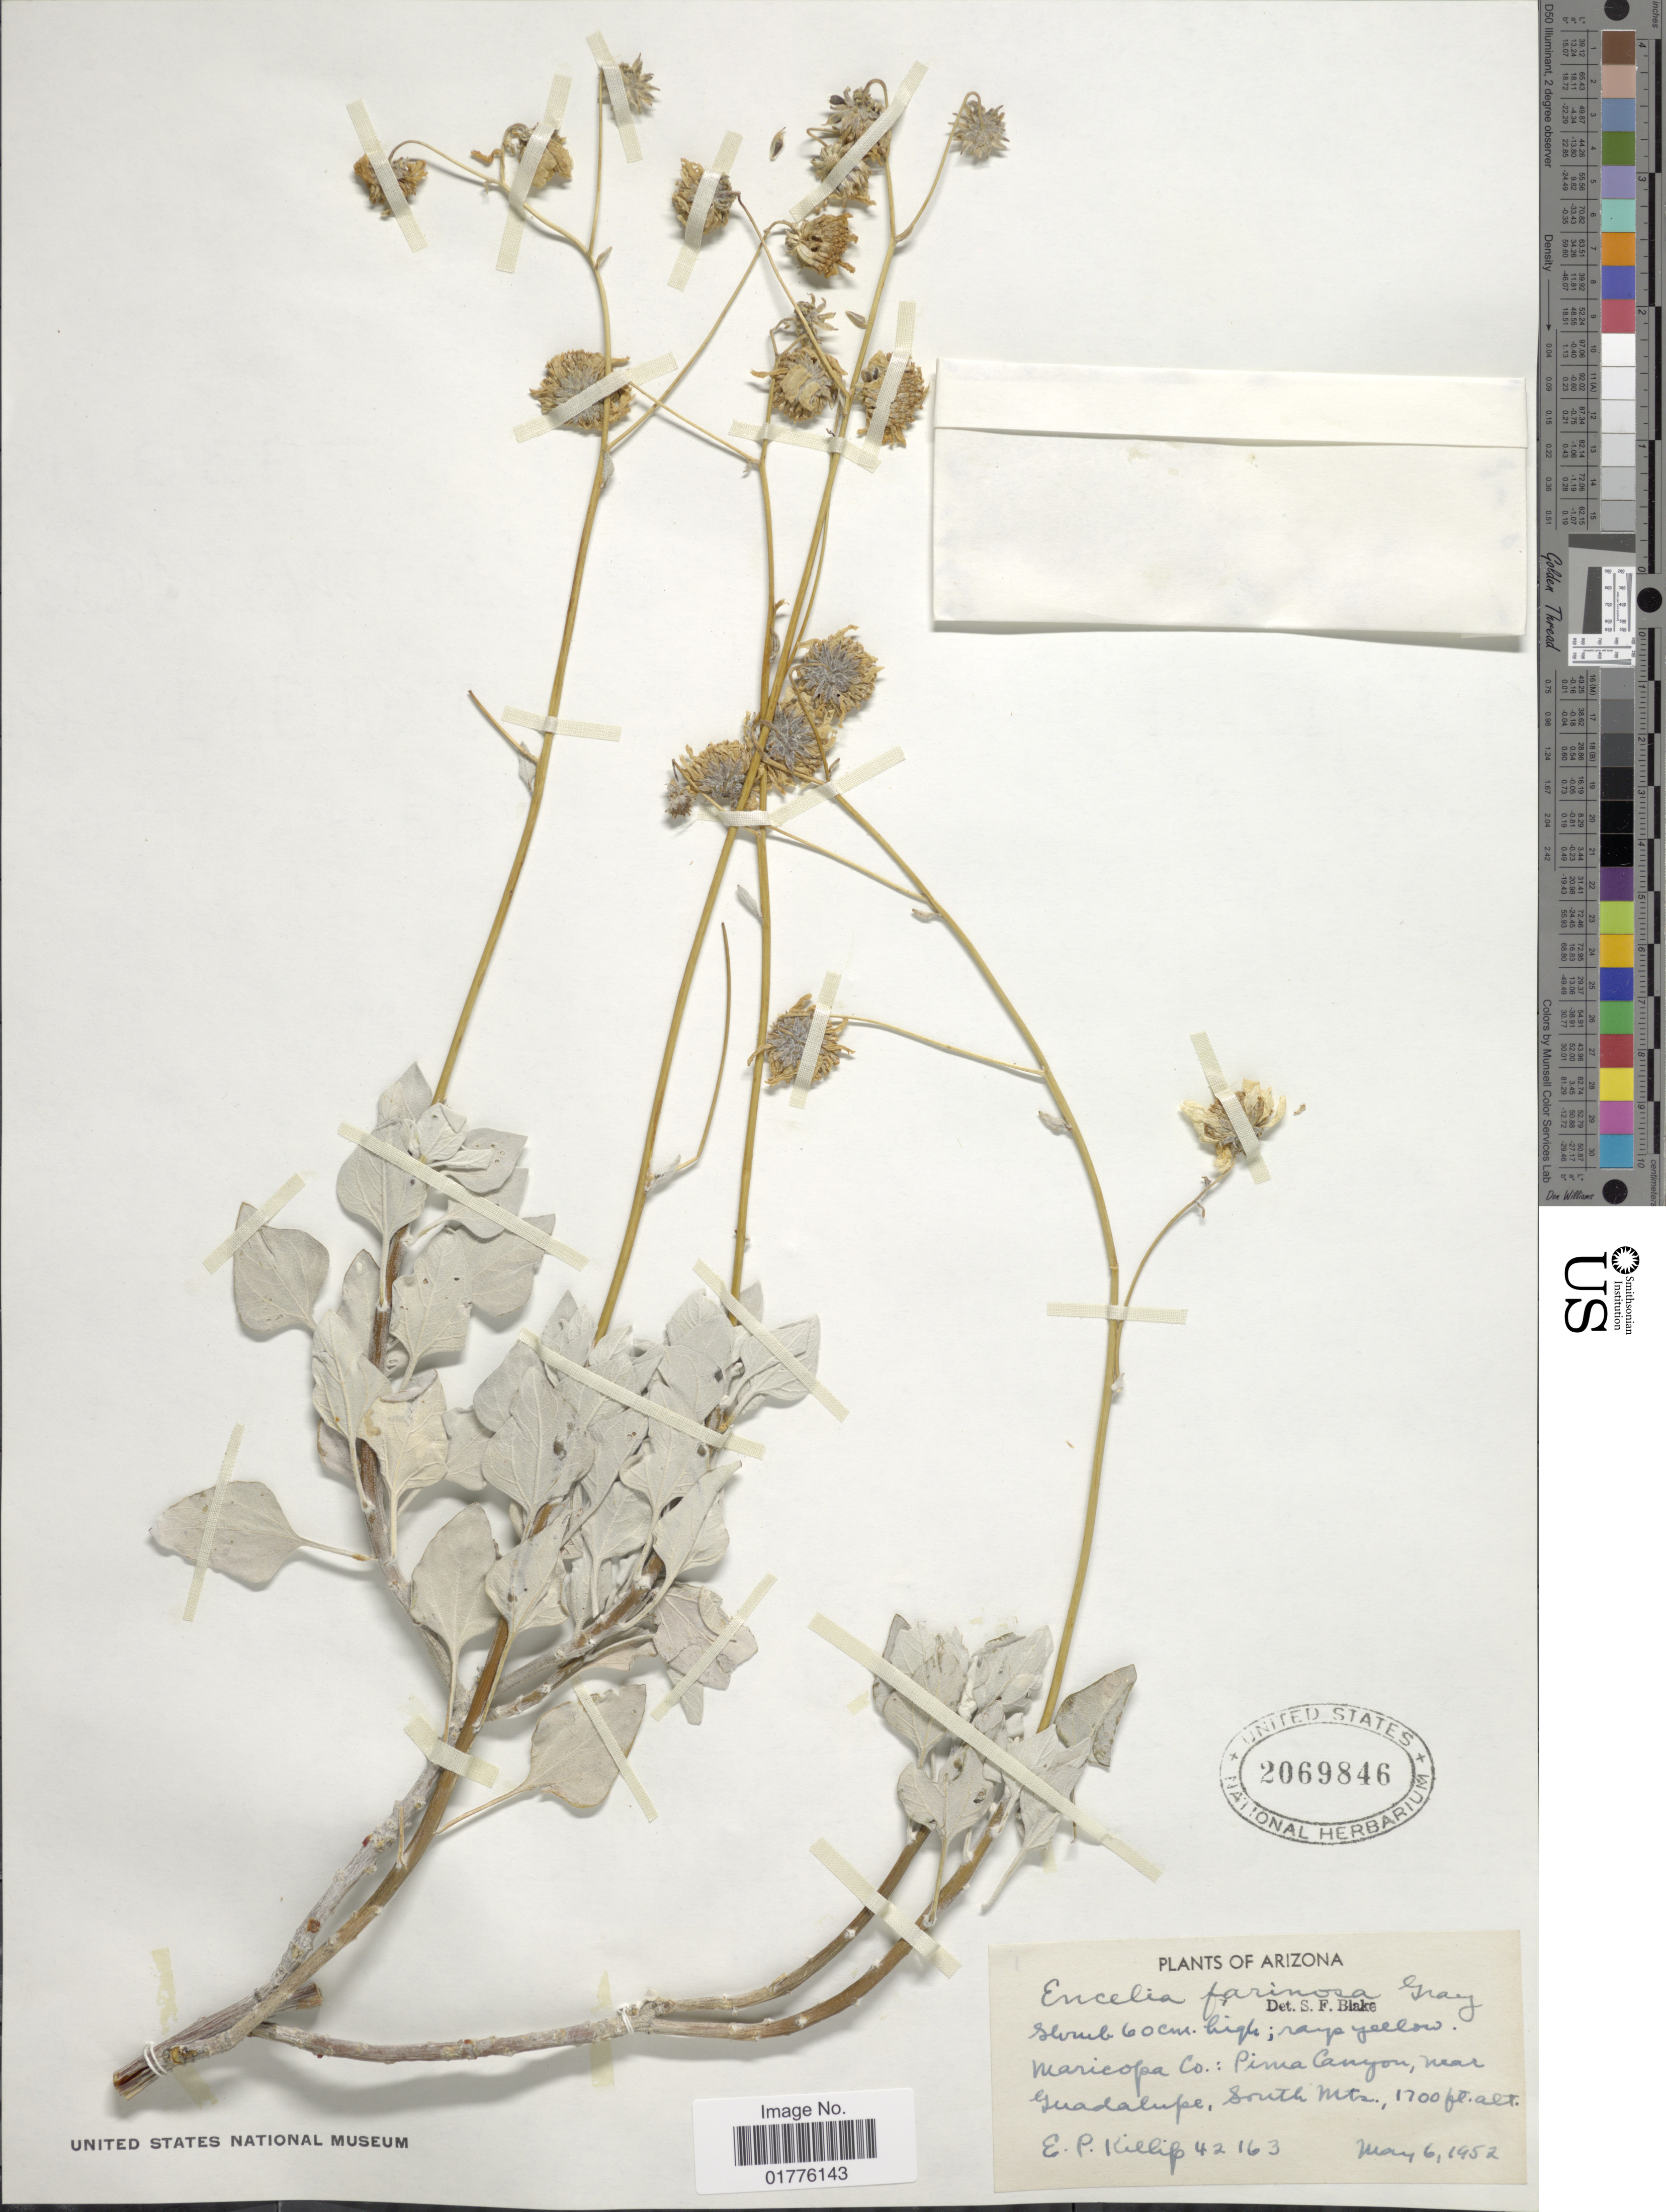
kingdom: Plantae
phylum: Tracheophyta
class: Magnoliopsida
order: Asterales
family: Asteraceae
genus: Encelia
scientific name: Encelia farinosa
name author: A. Gray ex Torr. in Emory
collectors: E. P. Killip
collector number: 42163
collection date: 1952-05-06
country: United States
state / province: Arizona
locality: Arizona. Marcopa Co.: Pima Canyon, near Guadalupe, south Mts,.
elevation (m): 518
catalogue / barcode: US 2069846